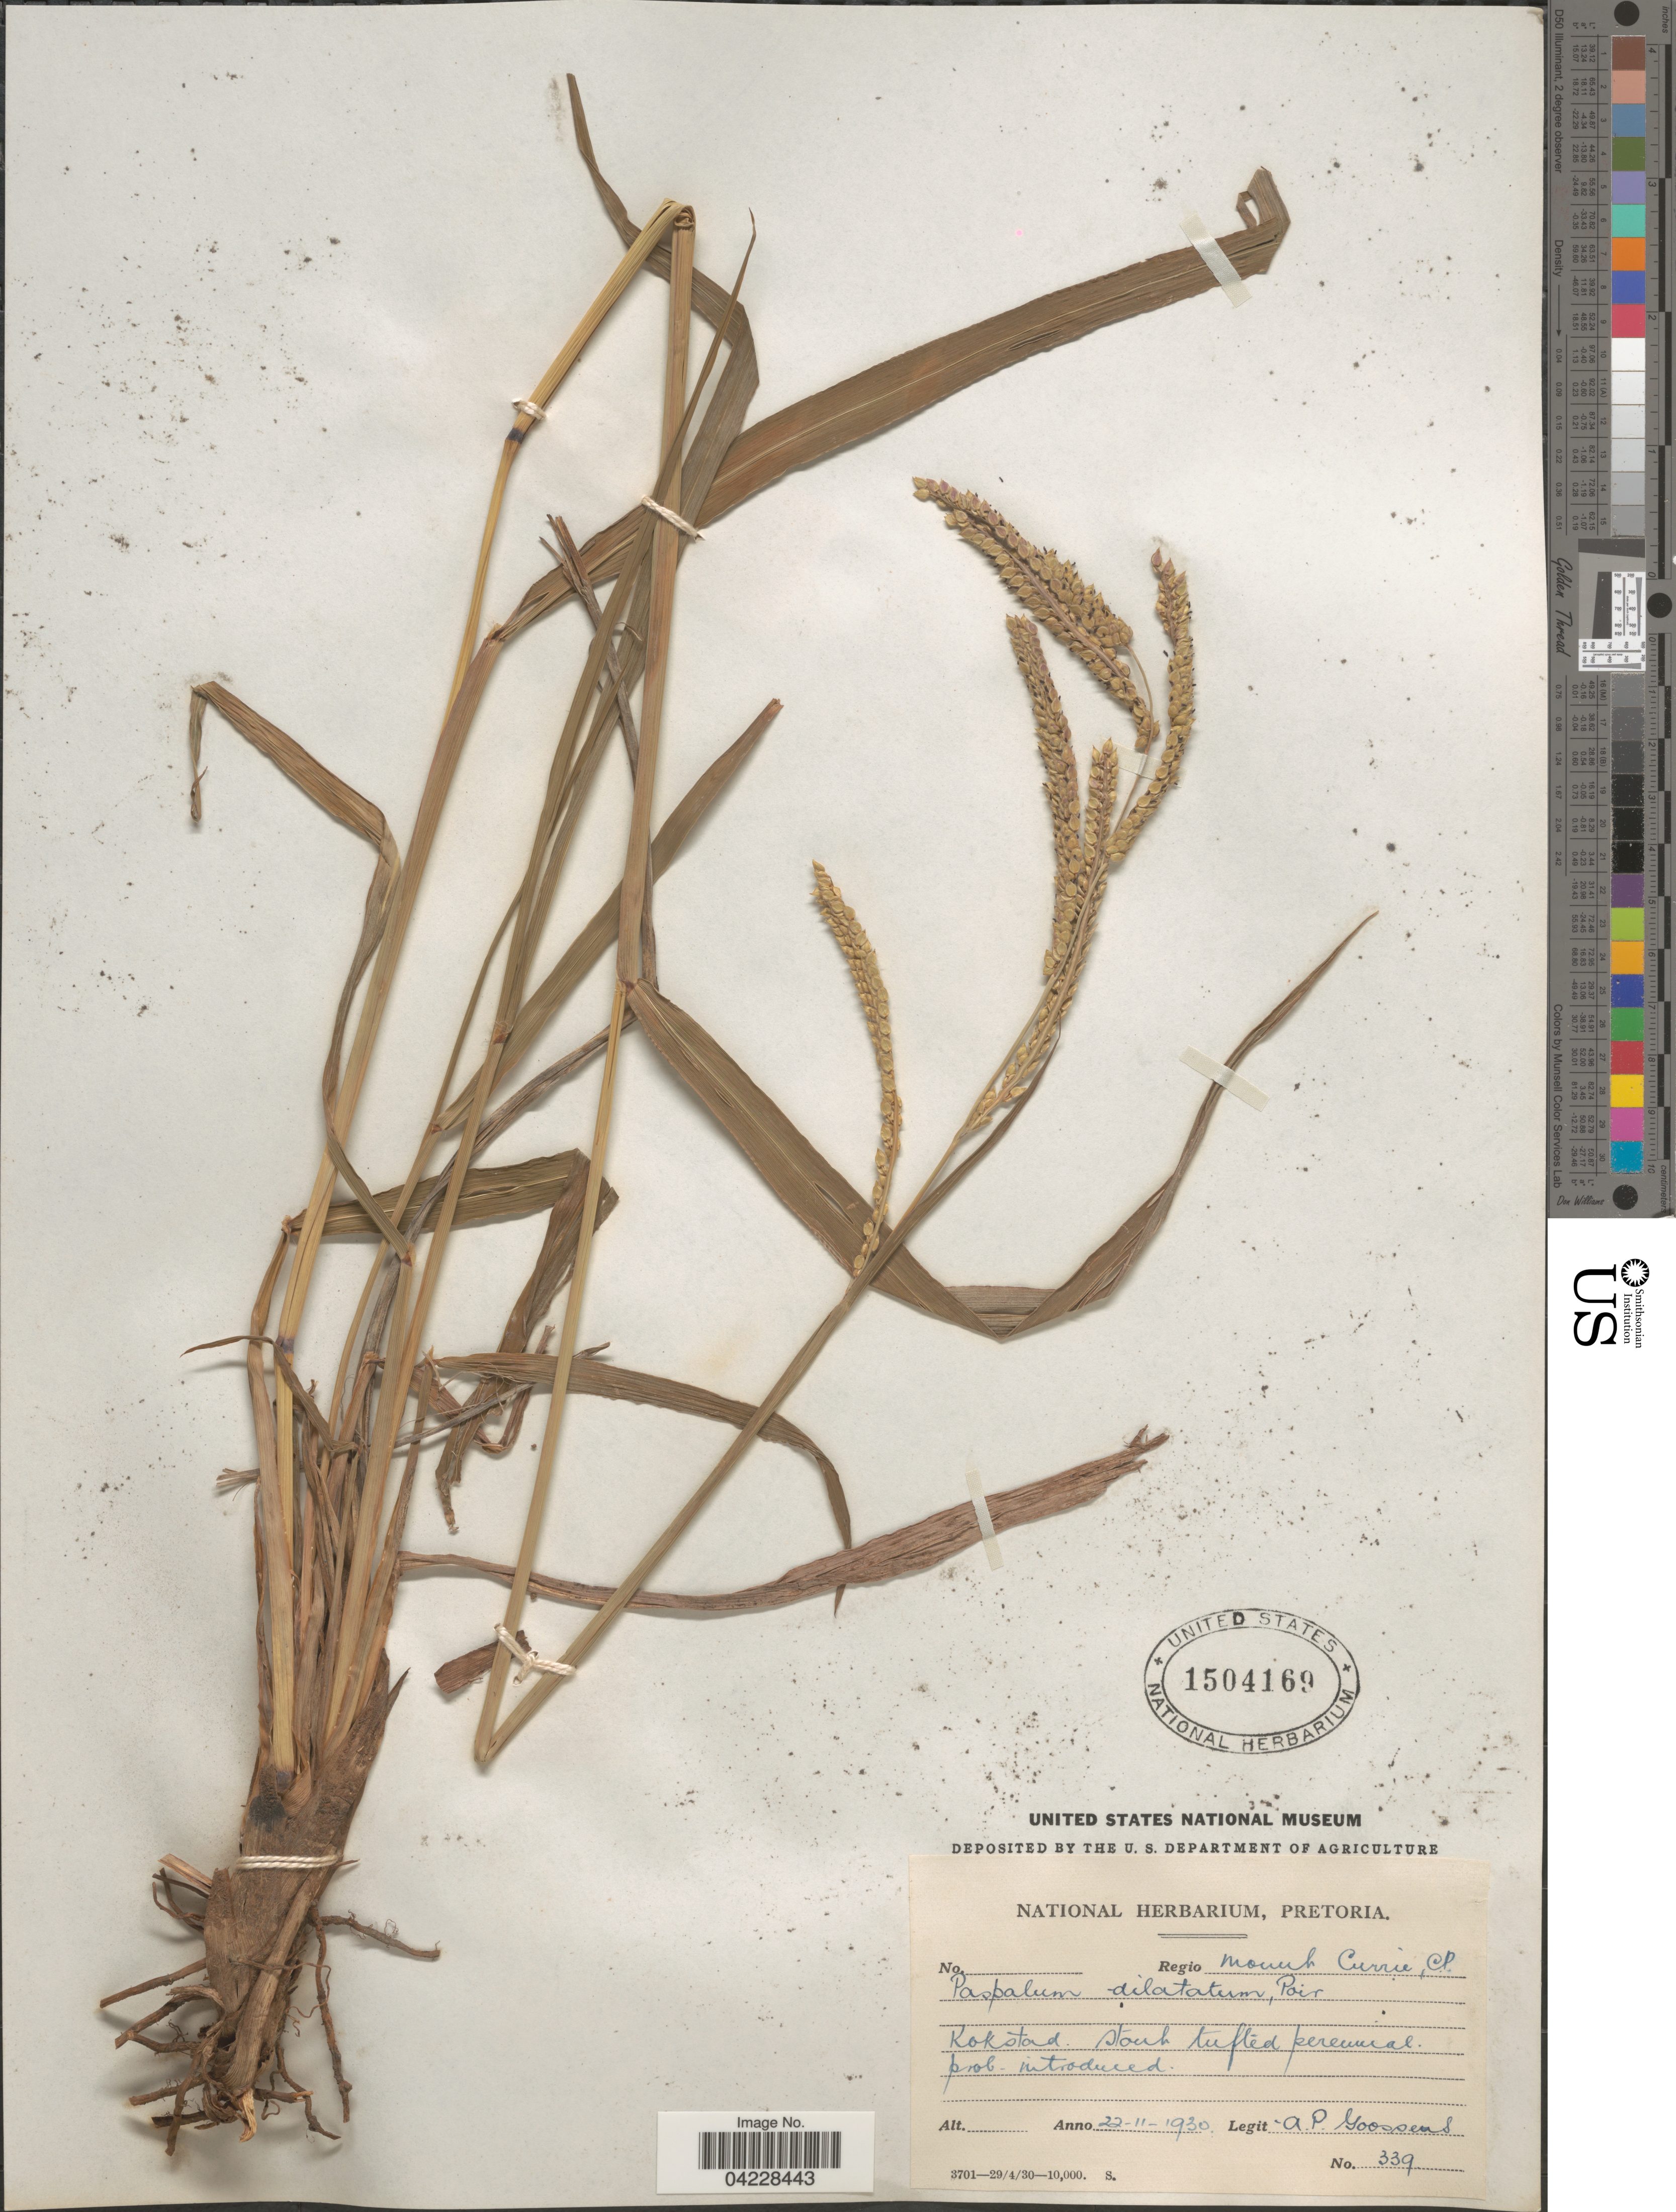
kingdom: Plantae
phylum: Tracheophyta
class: Liliopsida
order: Poales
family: Poaceae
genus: Paspalum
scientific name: Paspalum dilatatum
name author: Poir.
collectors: A. P. G. Goossens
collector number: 339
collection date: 1930-11-22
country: South Africa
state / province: KwaZulu-Natal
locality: Regio Mount Currie, C.P. Kokstad.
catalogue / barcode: US 1504169